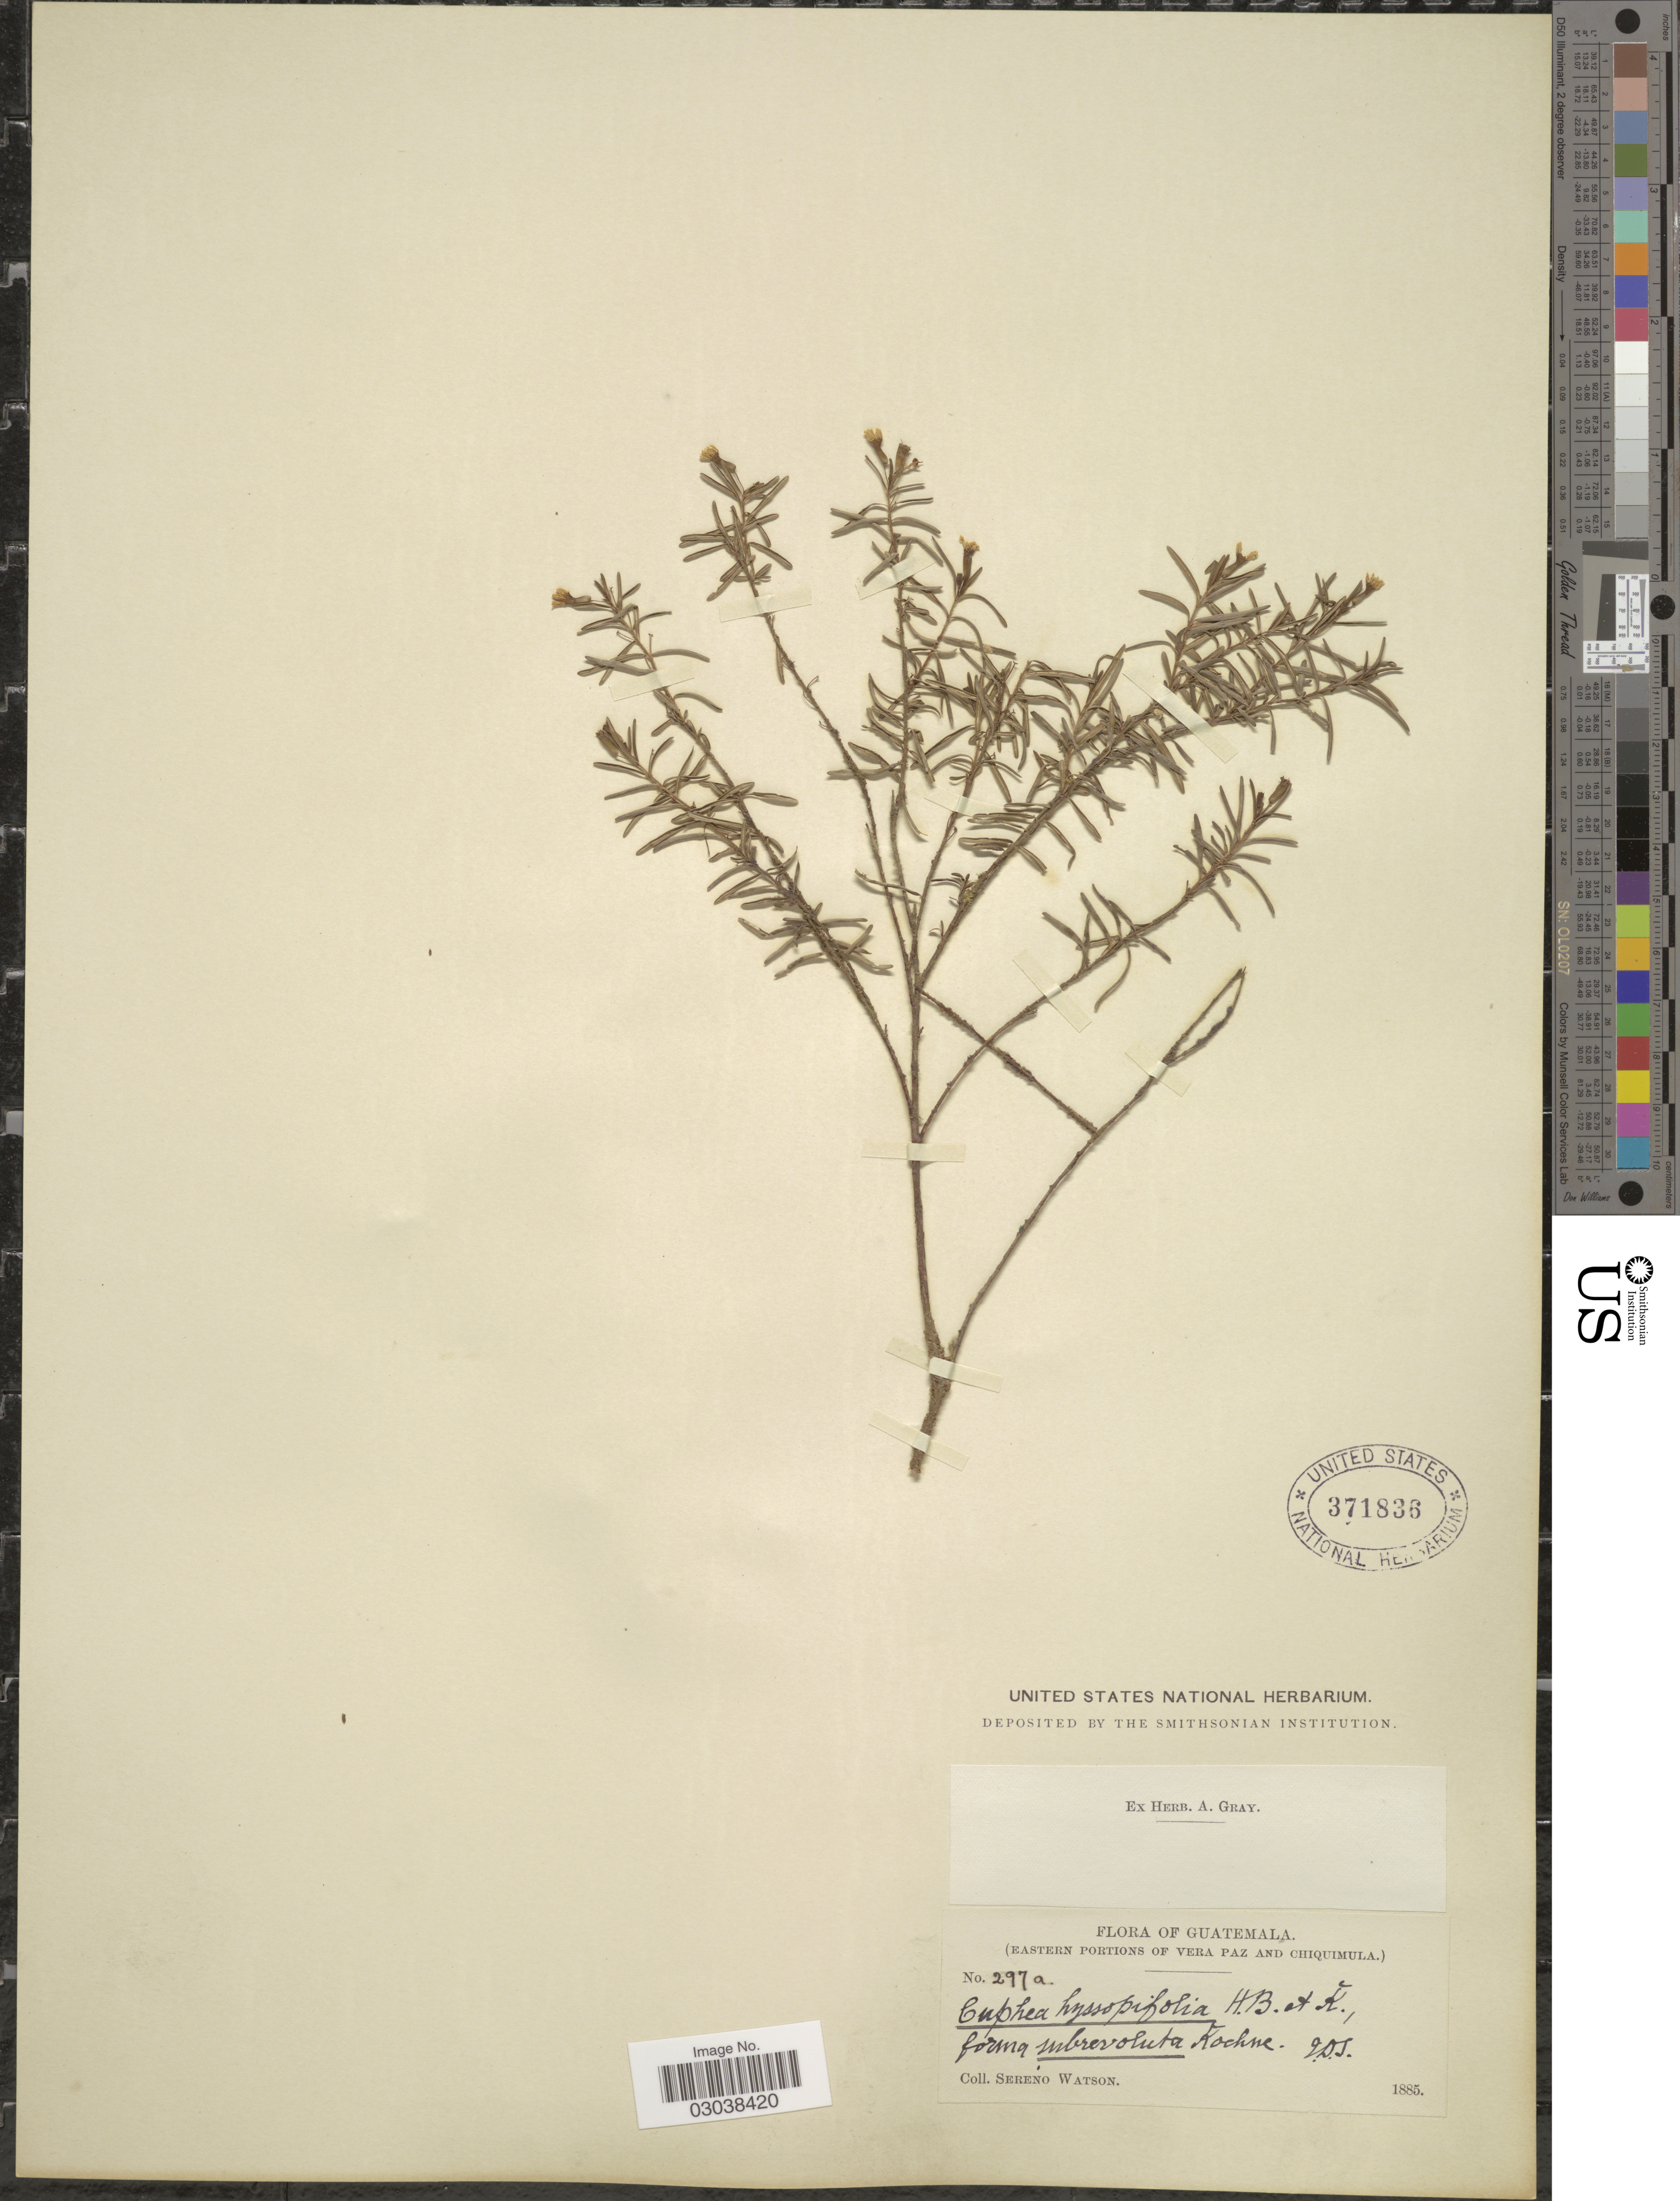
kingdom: Plantae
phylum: Tracheophyta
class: Magnoliopsida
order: Myrtales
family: Lythraceae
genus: Cuphea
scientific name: Cuphea hyssopifolia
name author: Kunth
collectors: S. Watson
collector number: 297a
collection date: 1885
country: Guatemala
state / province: Chiquimula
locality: Eastern portions of Vera Paz and Chiquimula.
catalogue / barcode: US 371836